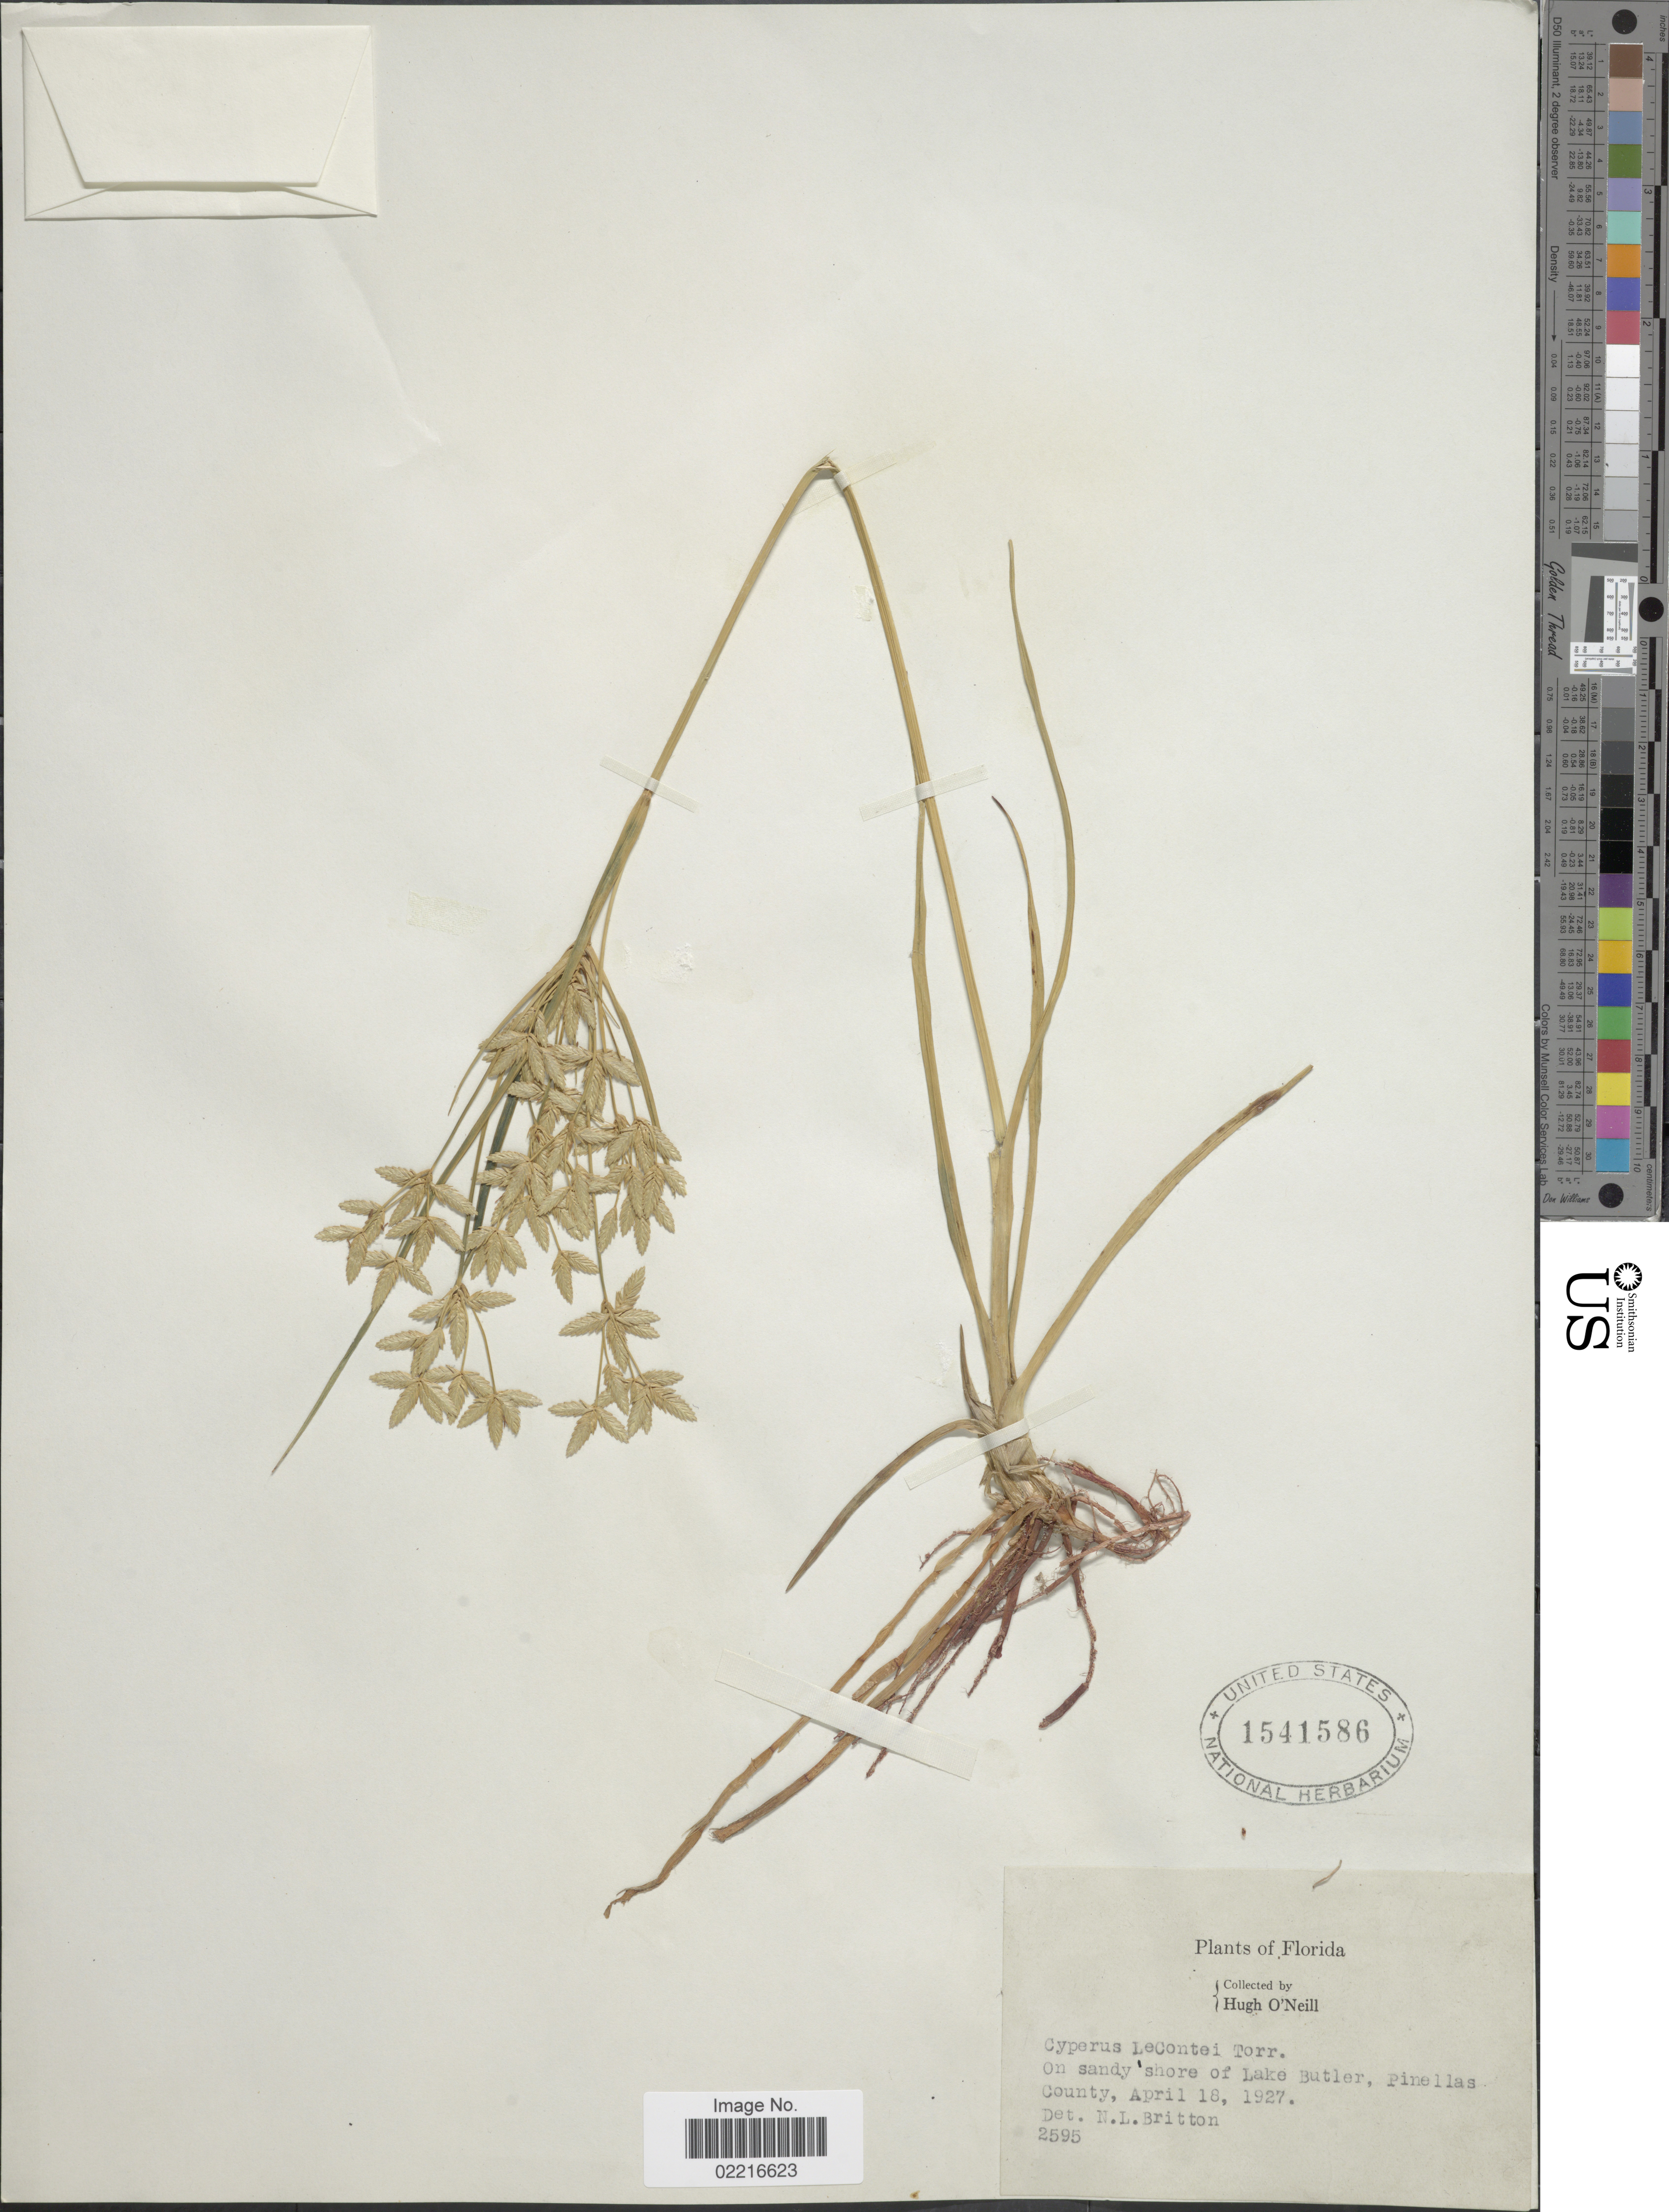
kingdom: Plantae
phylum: Tracheophyta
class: Liliopsida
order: Poales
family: Cyperaceae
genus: Cyperus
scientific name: Cyperus lecontei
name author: Torr. ex Steud.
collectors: H. O'Neill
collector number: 2595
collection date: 1927-04-18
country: United States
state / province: Florida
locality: Shore of Lake Butler, Pinellas County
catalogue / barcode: US 1541586